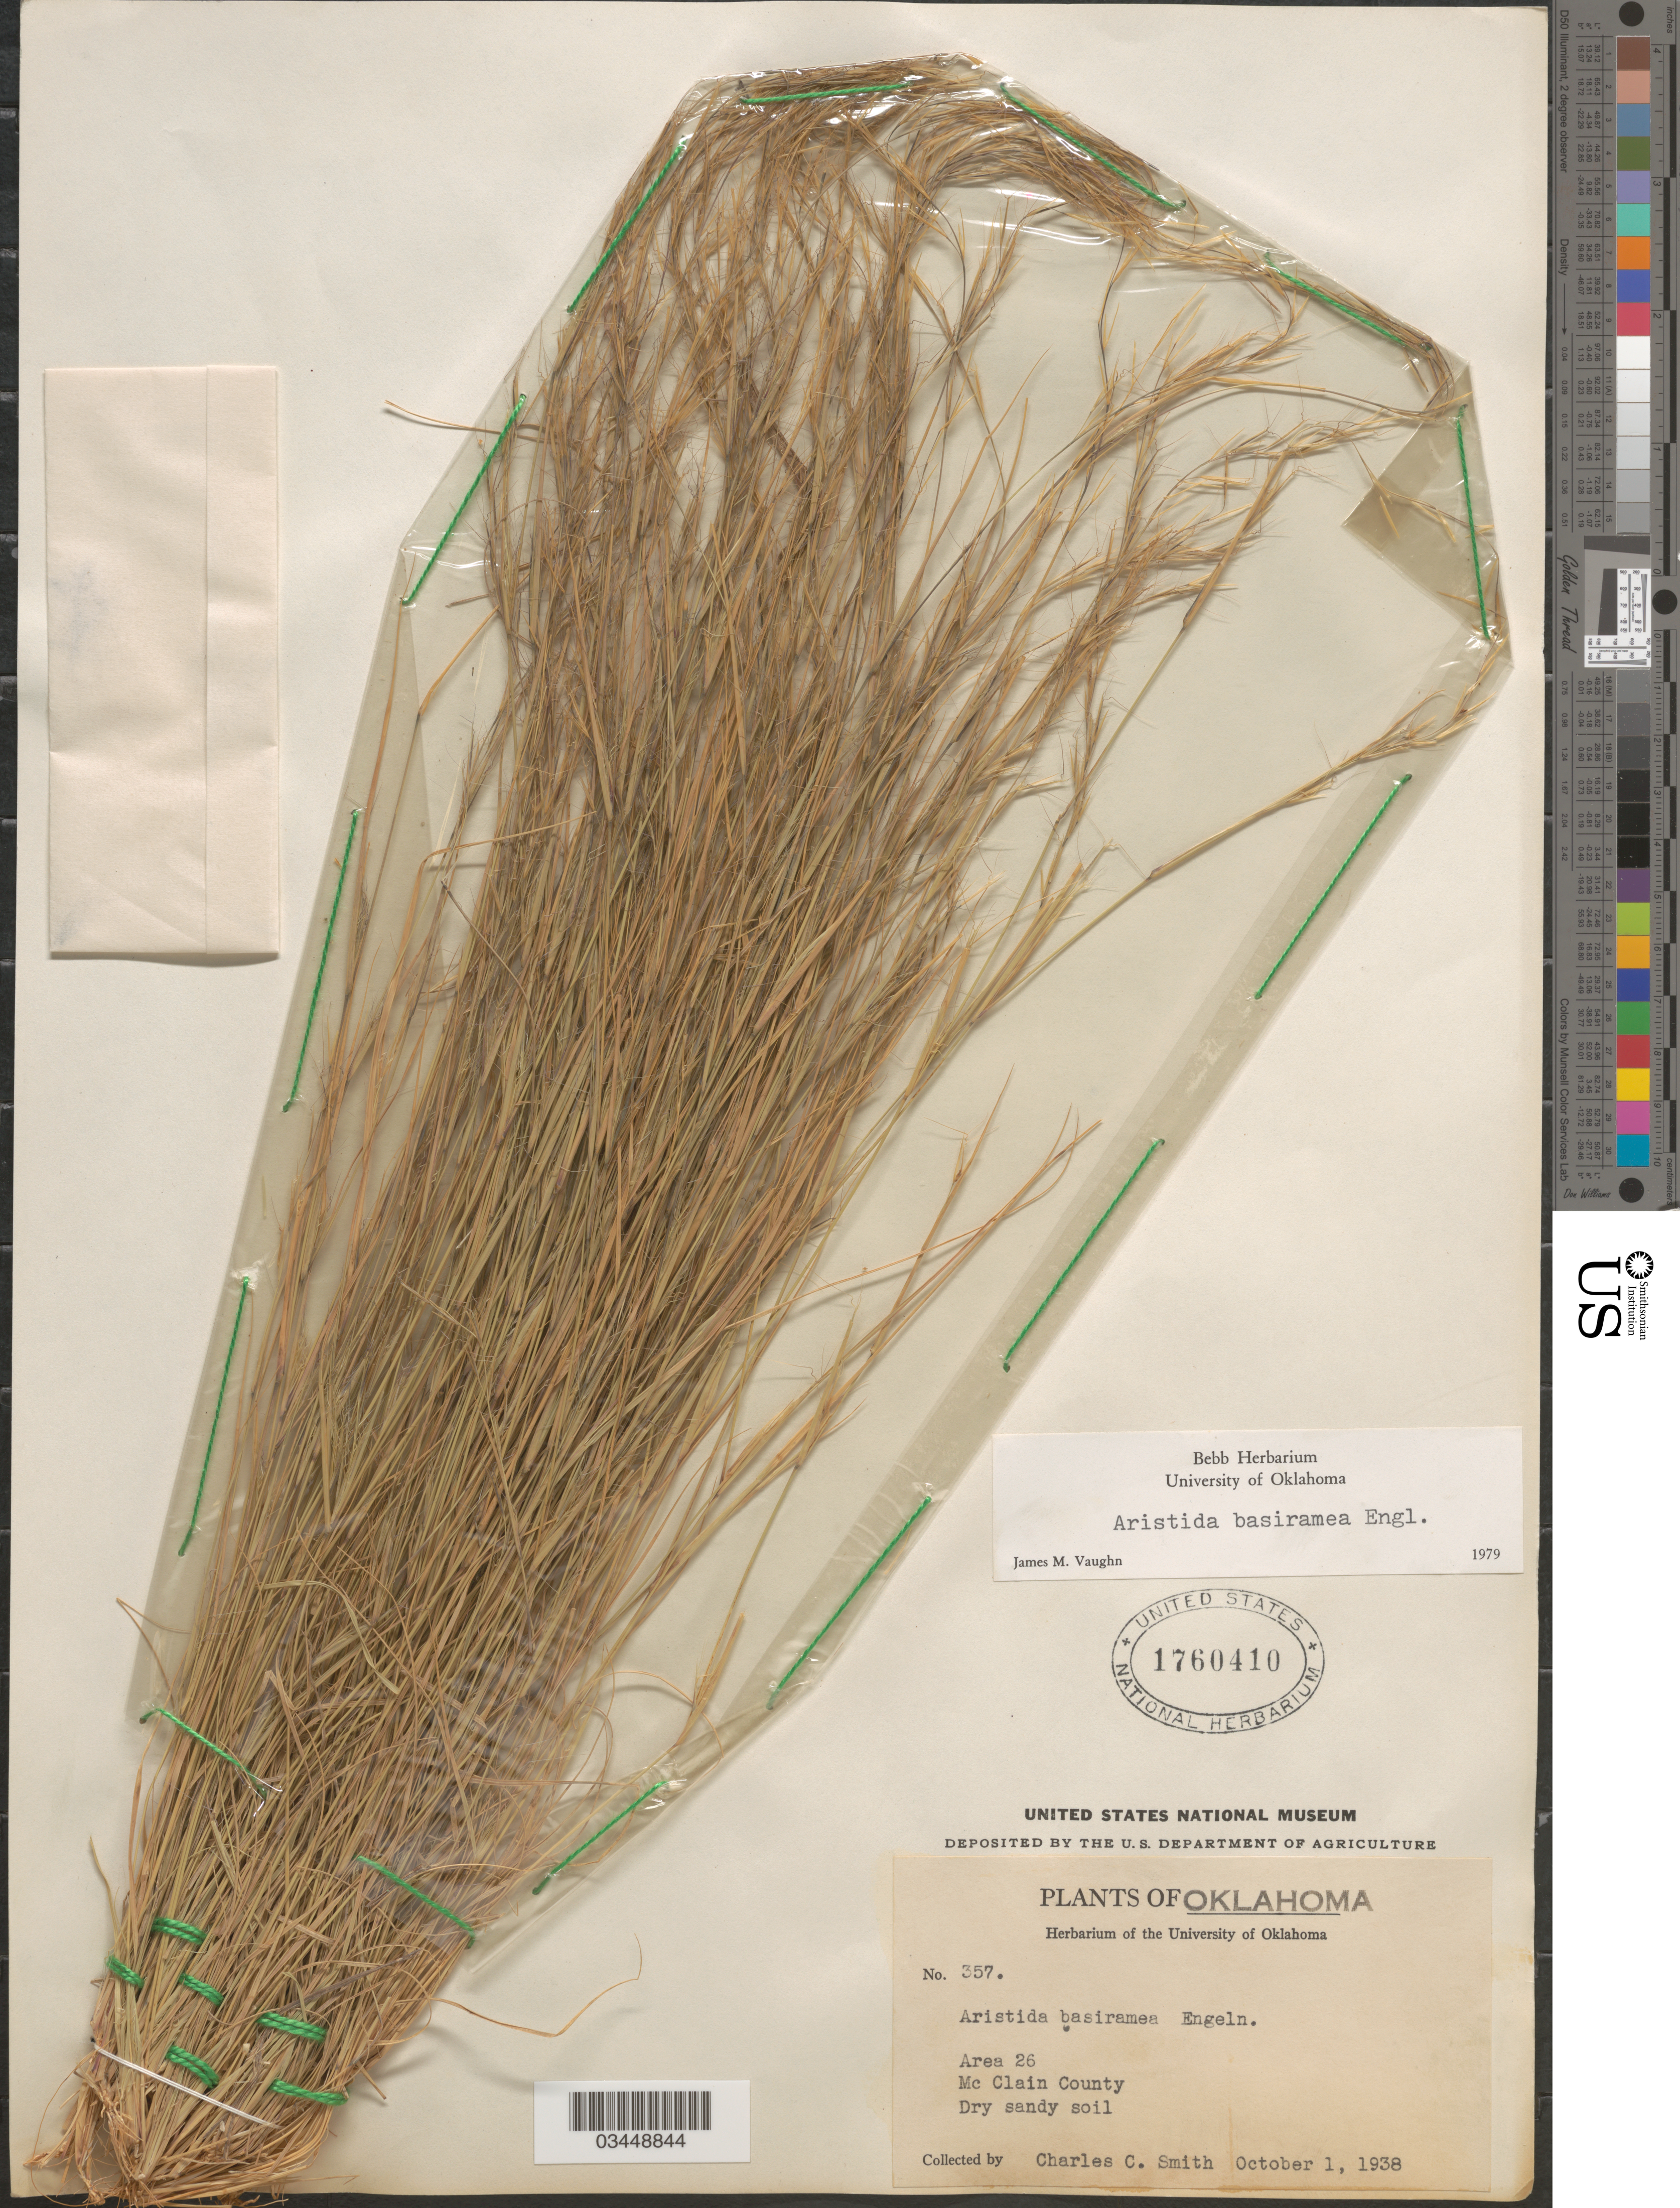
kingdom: Plantae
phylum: Tracheophyta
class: Liliopsida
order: Poales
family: Poaceae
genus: Aristida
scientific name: Aristida basiramea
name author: Engelm. ex Vasey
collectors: Ch. C. Smith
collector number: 357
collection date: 1938-10-01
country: United States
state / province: Oklahoma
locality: Area 26. Mc Cain County. Dry sandy soil.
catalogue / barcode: US 1760410